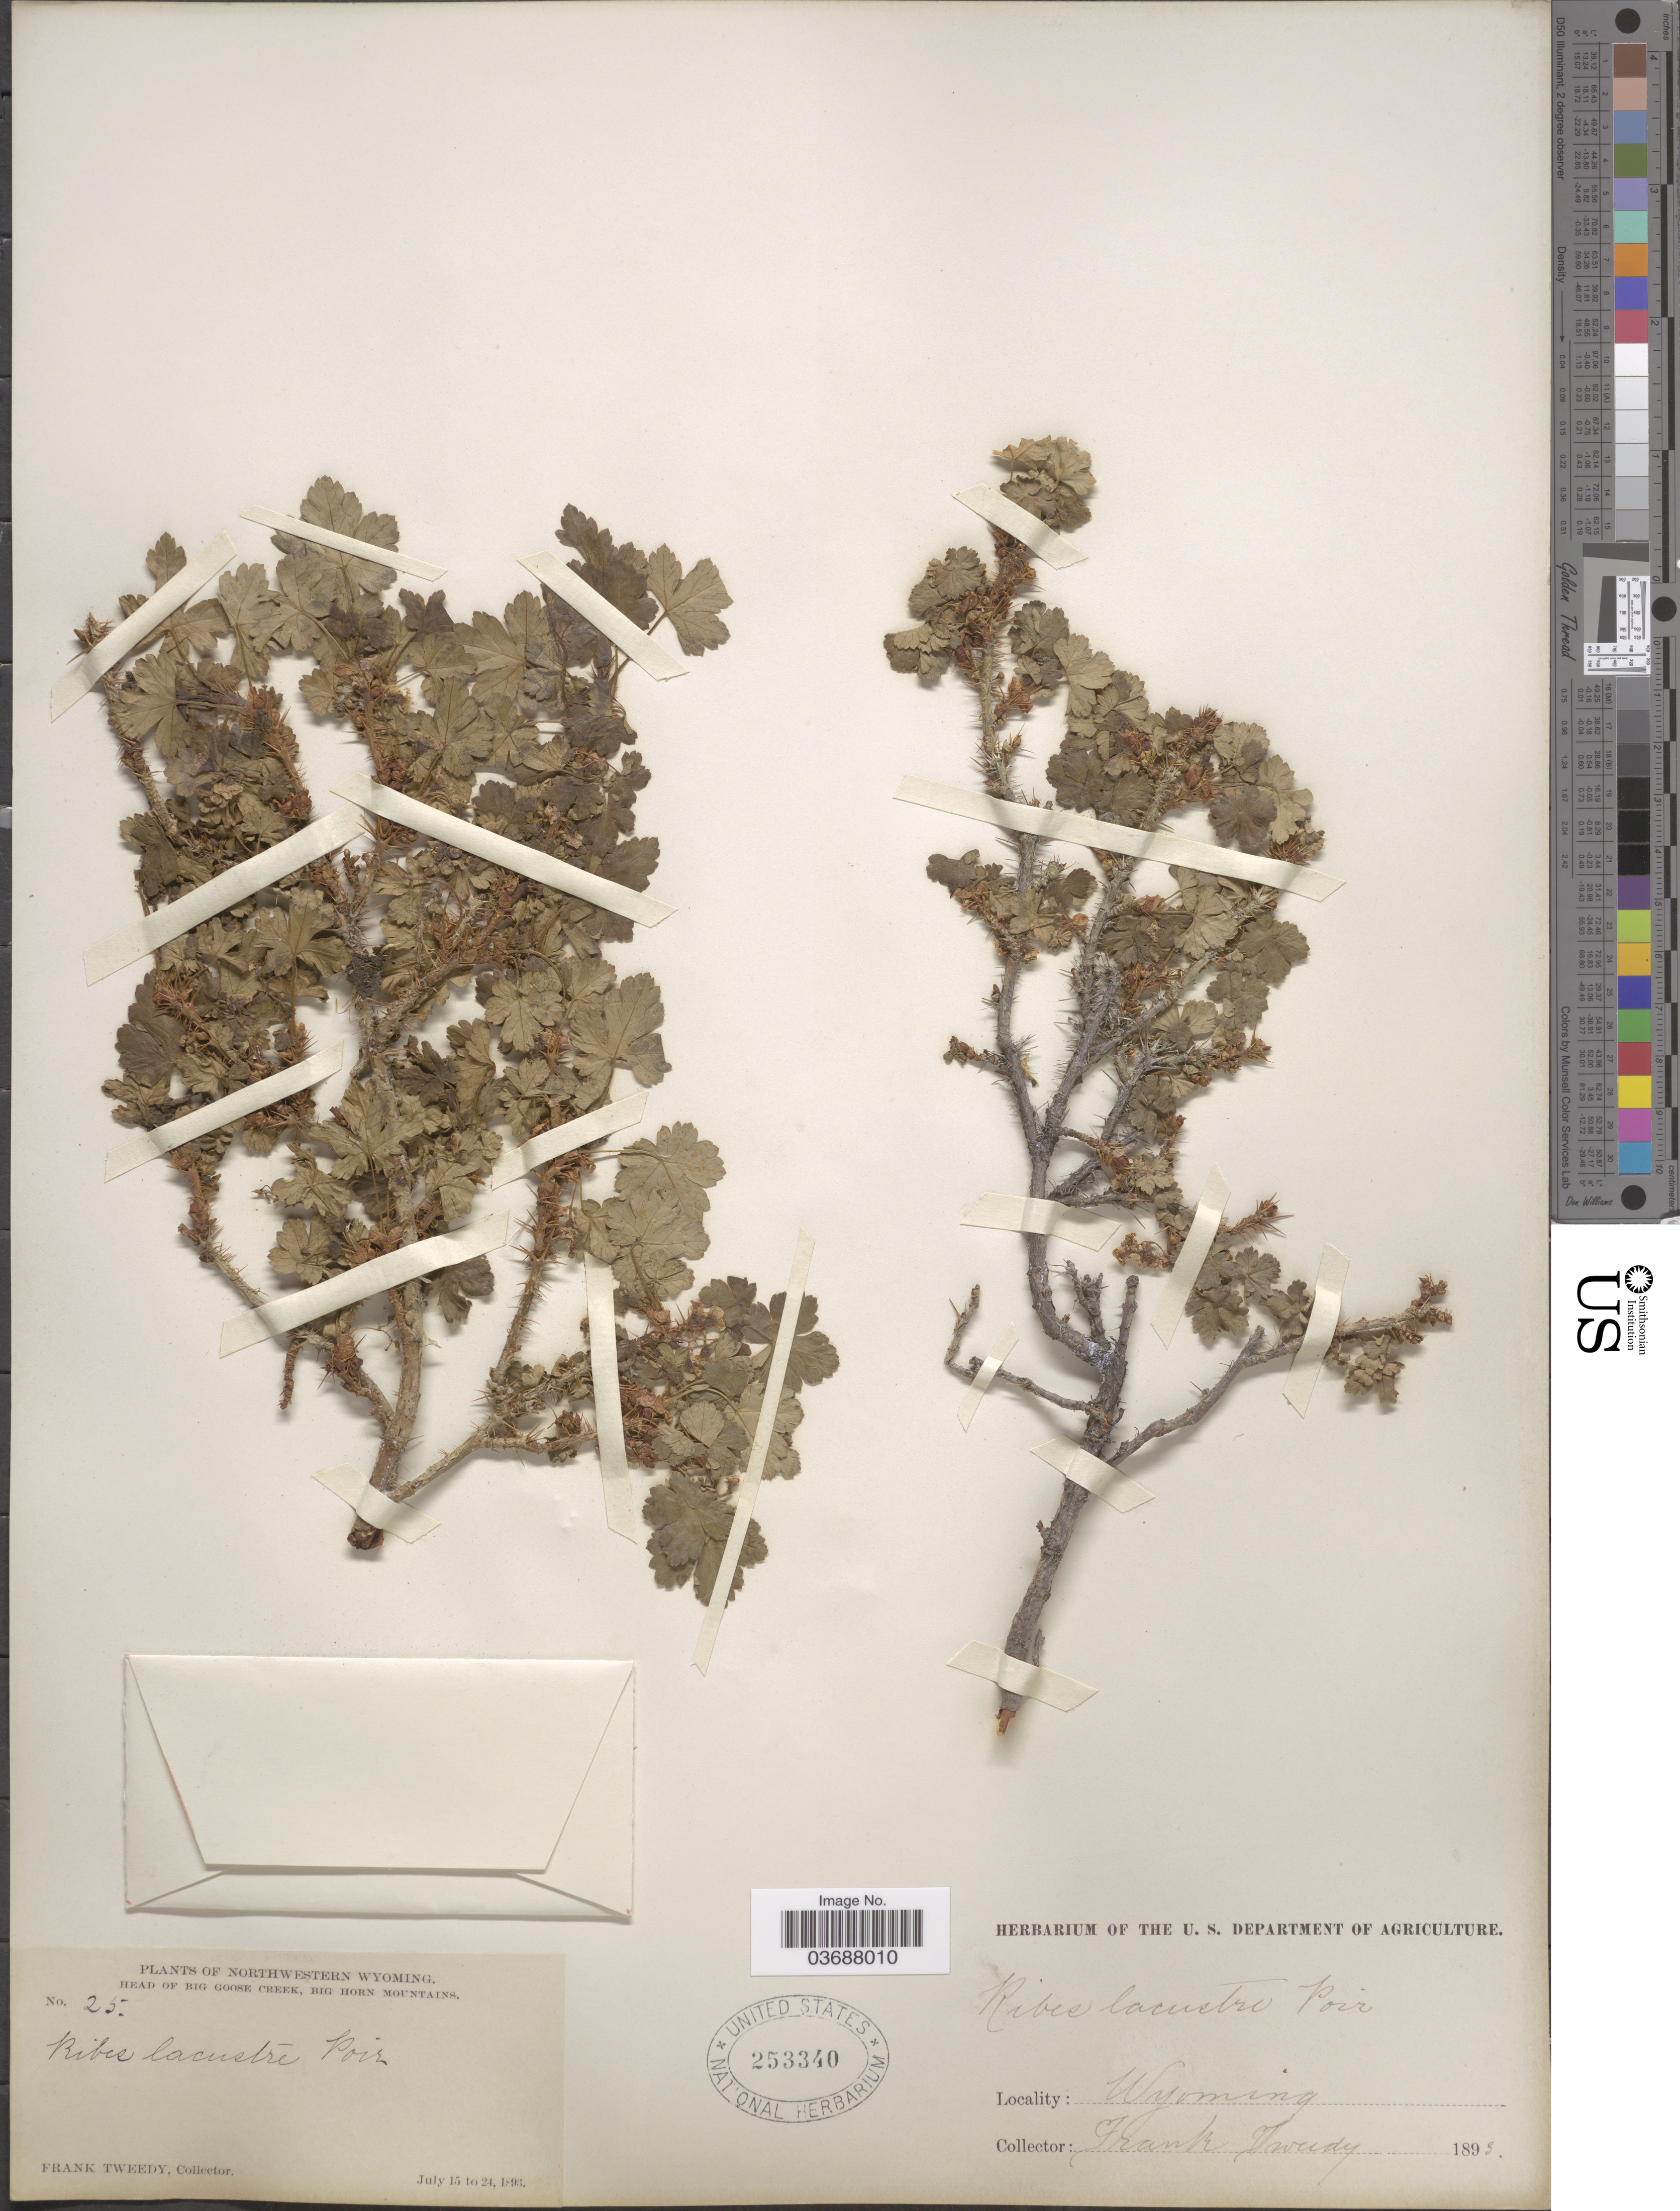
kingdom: Plantae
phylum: Tracheophyta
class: Magnoliopsida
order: Saxifragales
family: Grossulariaceae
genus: Ribes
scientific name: Ribes lacustre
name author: (Pers.) Poir.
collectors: F. Tweedy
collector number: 25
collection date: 1893-07-15/1893-07-24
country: United States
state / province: Wyoming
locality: Northwestern Wyoming. Head of Big Goose Creek, Big Horn Mountains.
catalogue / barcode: US 253340